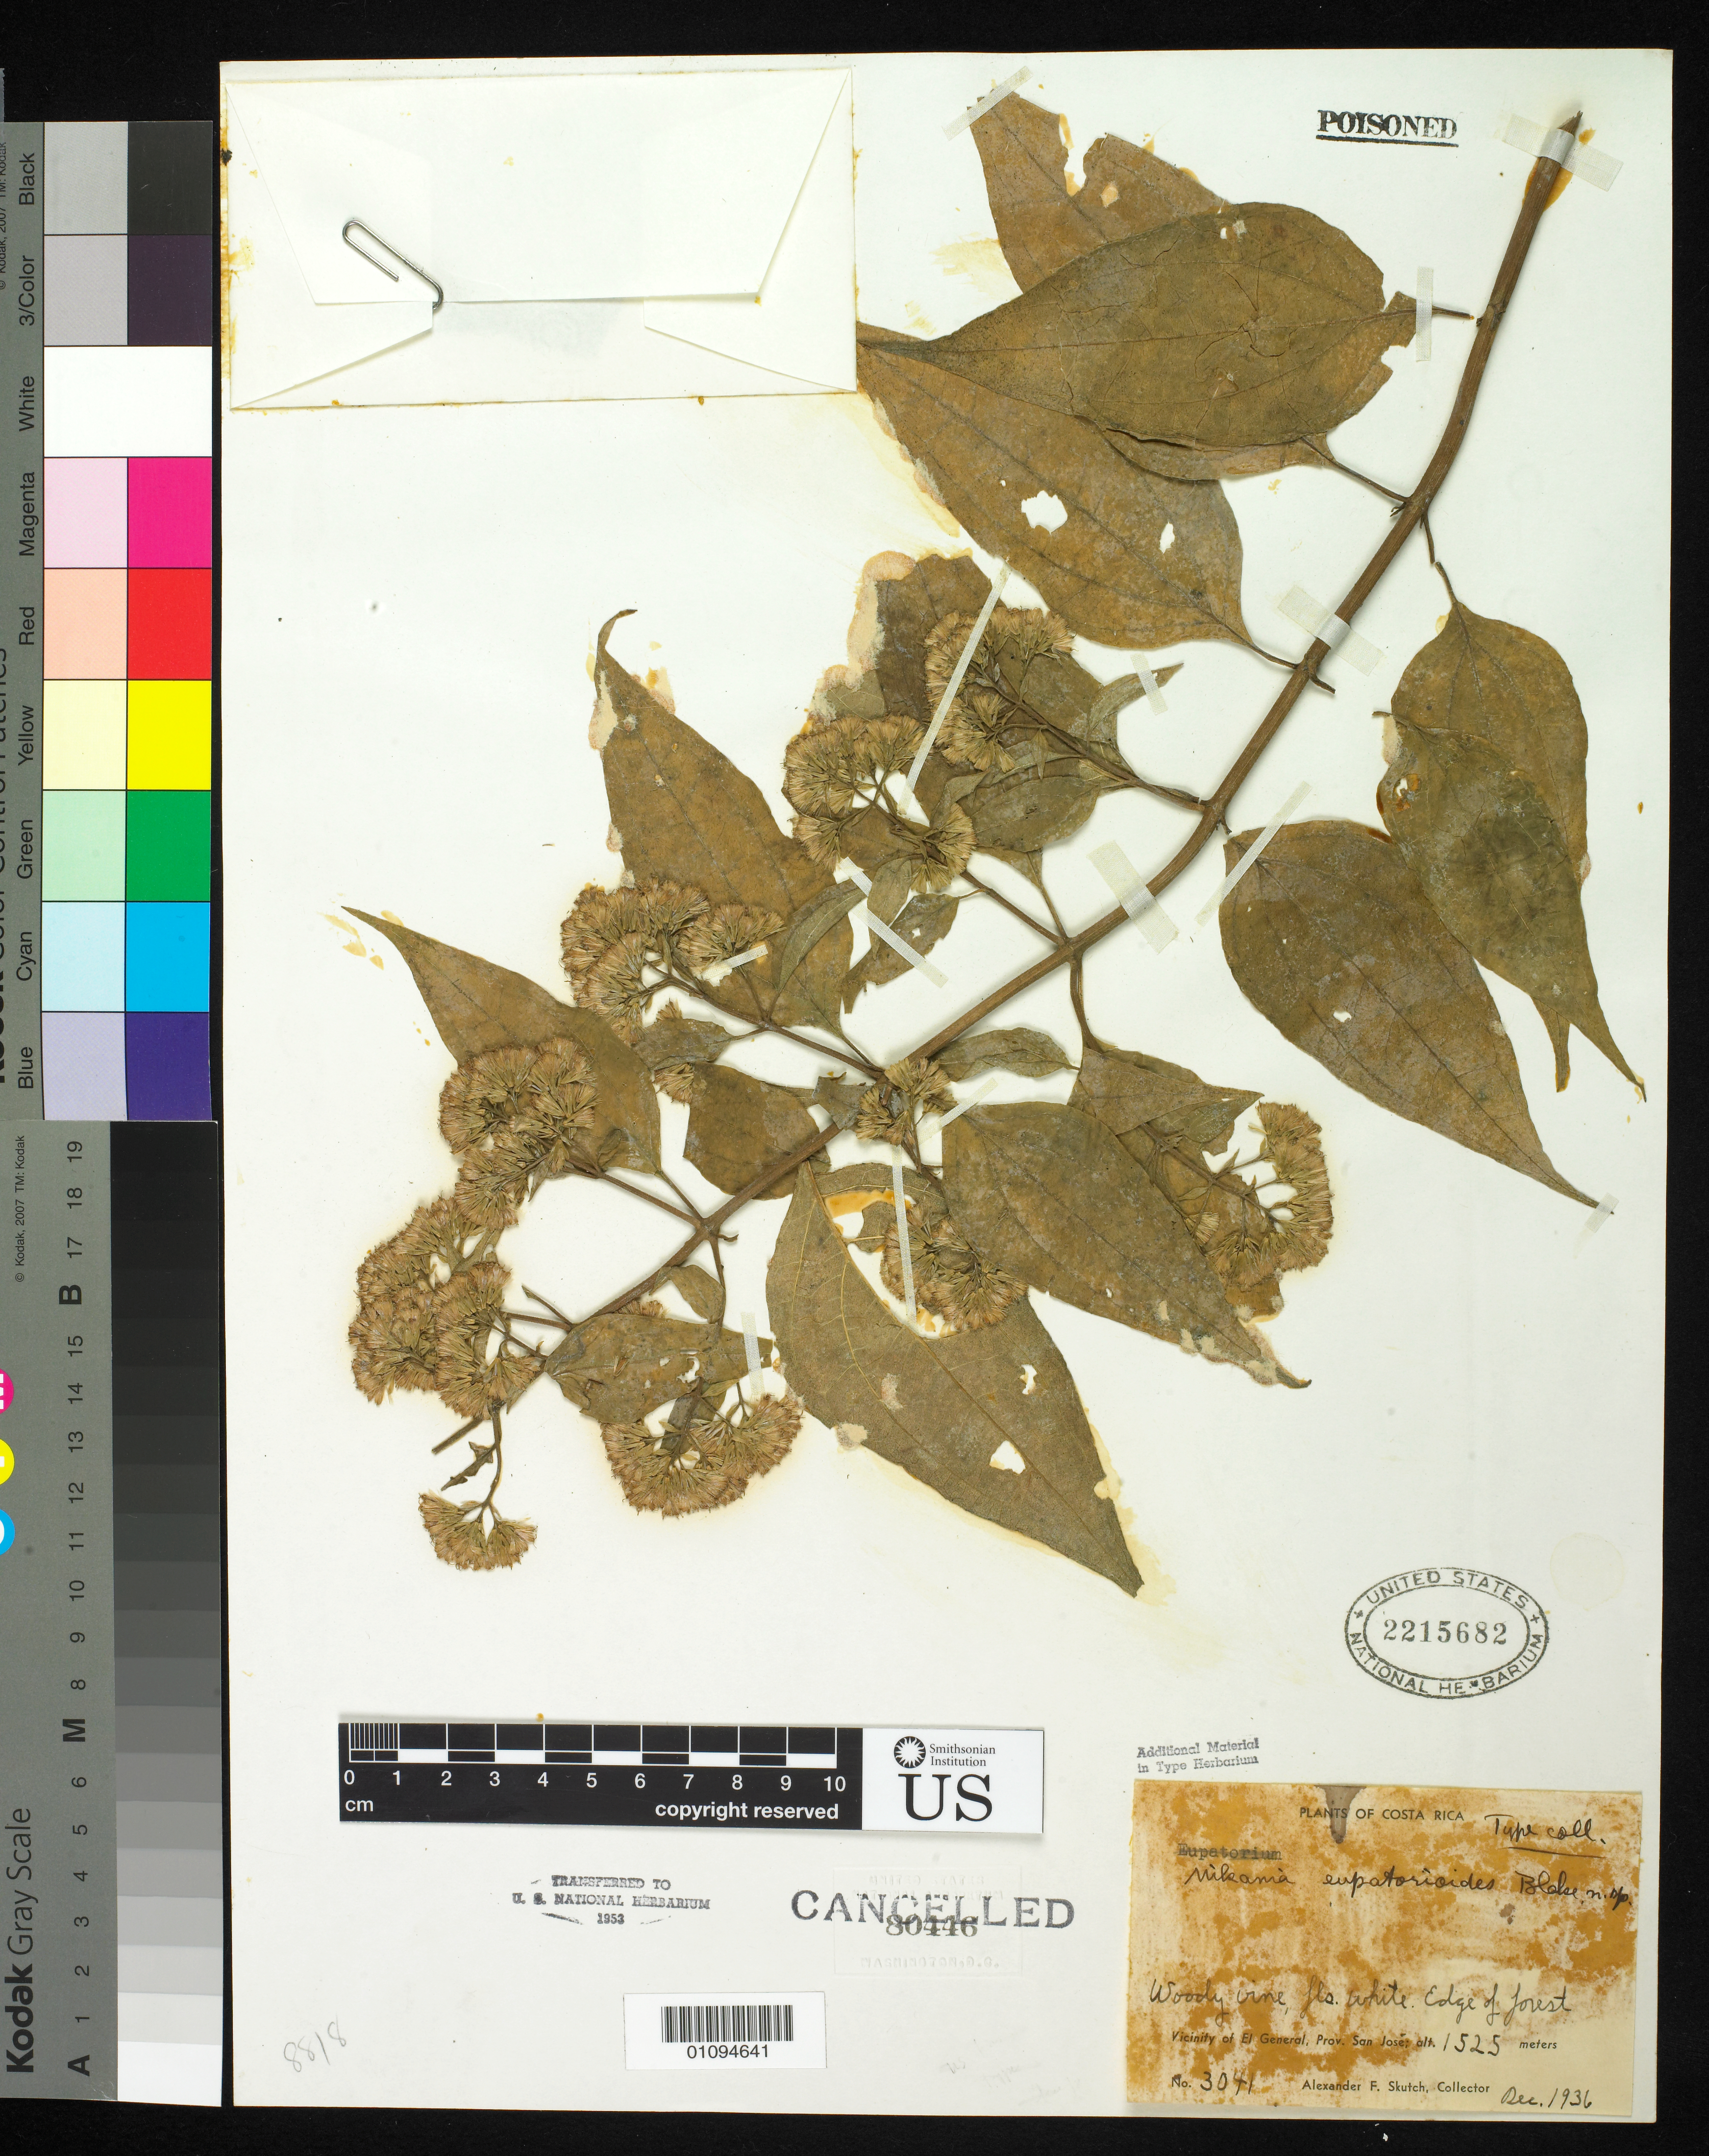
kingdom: Plantae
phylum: Tracheophyta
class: Magnoliopsida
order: Asterales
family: Asteraceae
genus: Mikania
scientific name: Mikania eupatorioides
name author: S.F. Blake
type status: Isotype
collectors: A. F. Skutch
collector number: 3041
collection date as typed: Dec 1936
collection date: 1936-12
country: Costa Rica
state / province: San José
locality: Vicinity of El General.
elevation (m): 1525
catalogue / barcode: US 2215682